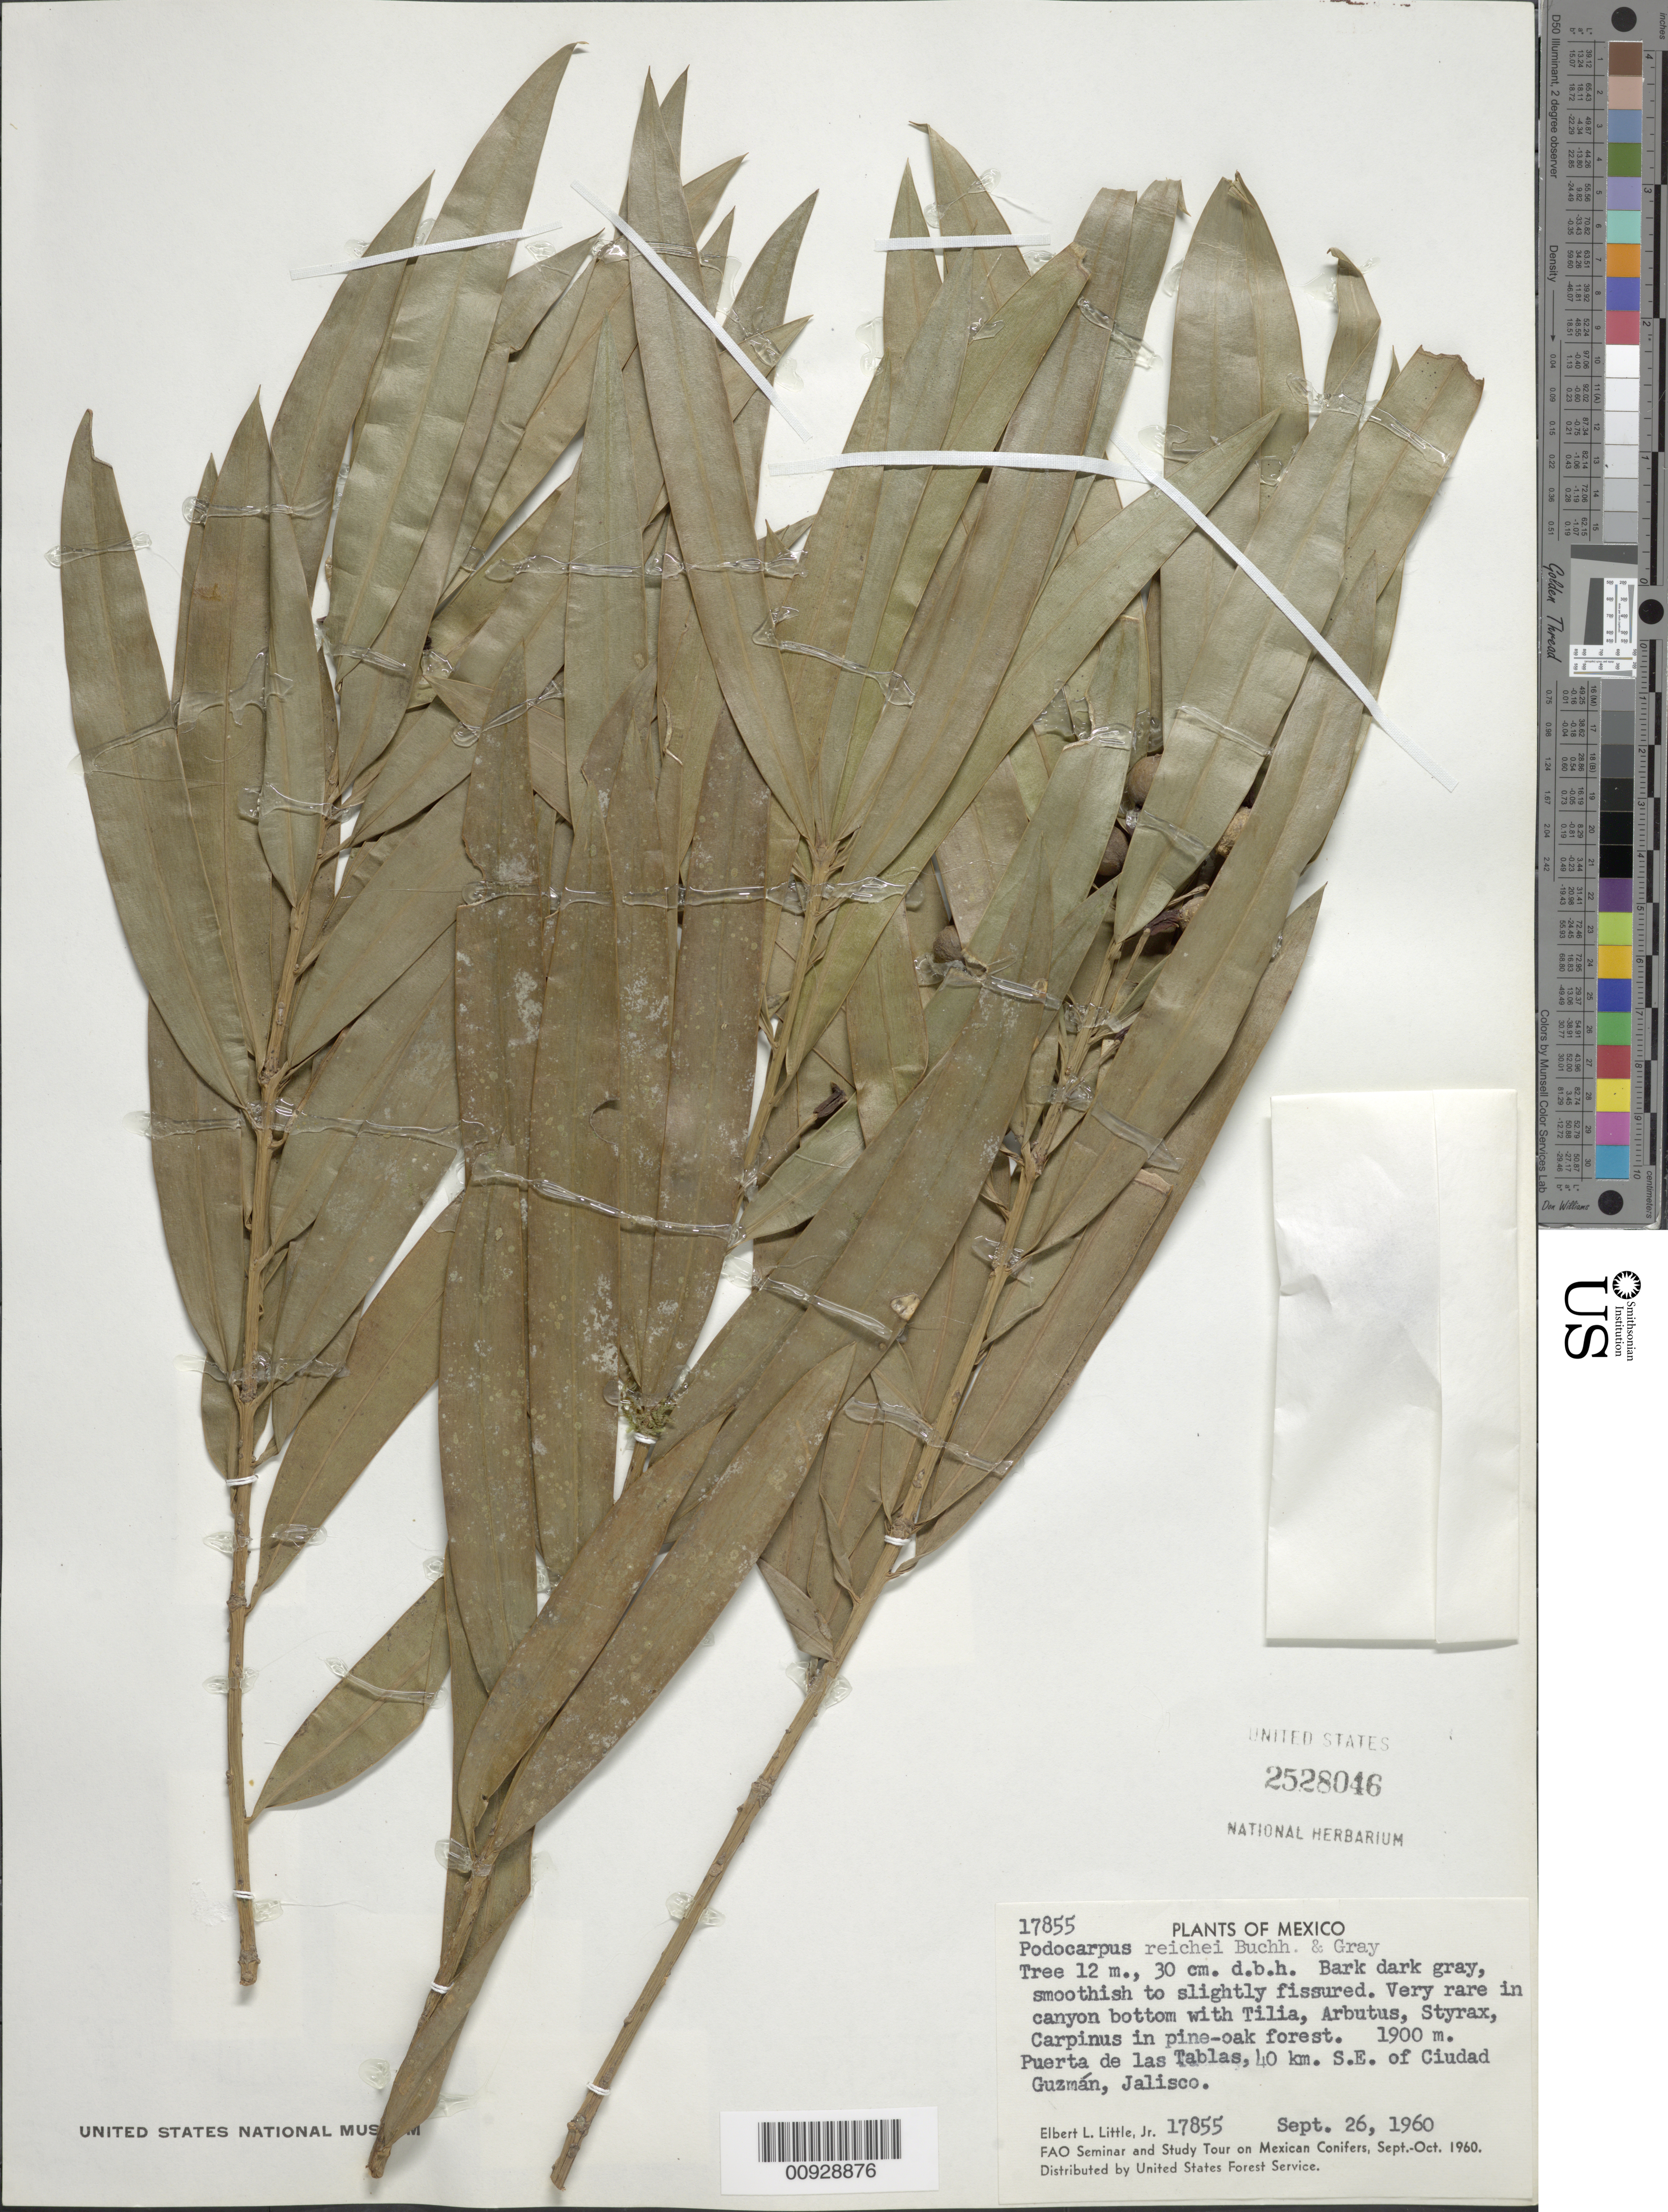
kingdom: Plantae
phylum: Tracheophyta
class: Pinopsida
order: Pinales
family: Podocarpaceae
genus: Podocarpus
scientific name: Podocarpus reichei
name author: J. Buchholz & N.E. Gray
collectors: E. L. Little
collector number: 17855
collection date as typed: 26 Sep 1960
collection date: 1960-09-26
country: Mexico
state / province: Jalisco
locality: Puerta de las Tablas, 40 km. SE of Ciudad Guzmán.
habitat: In canyon bottom with Tilia, Arbutus, Styrax, Carpinus in pine-oak forest.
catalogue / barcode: US 2528046